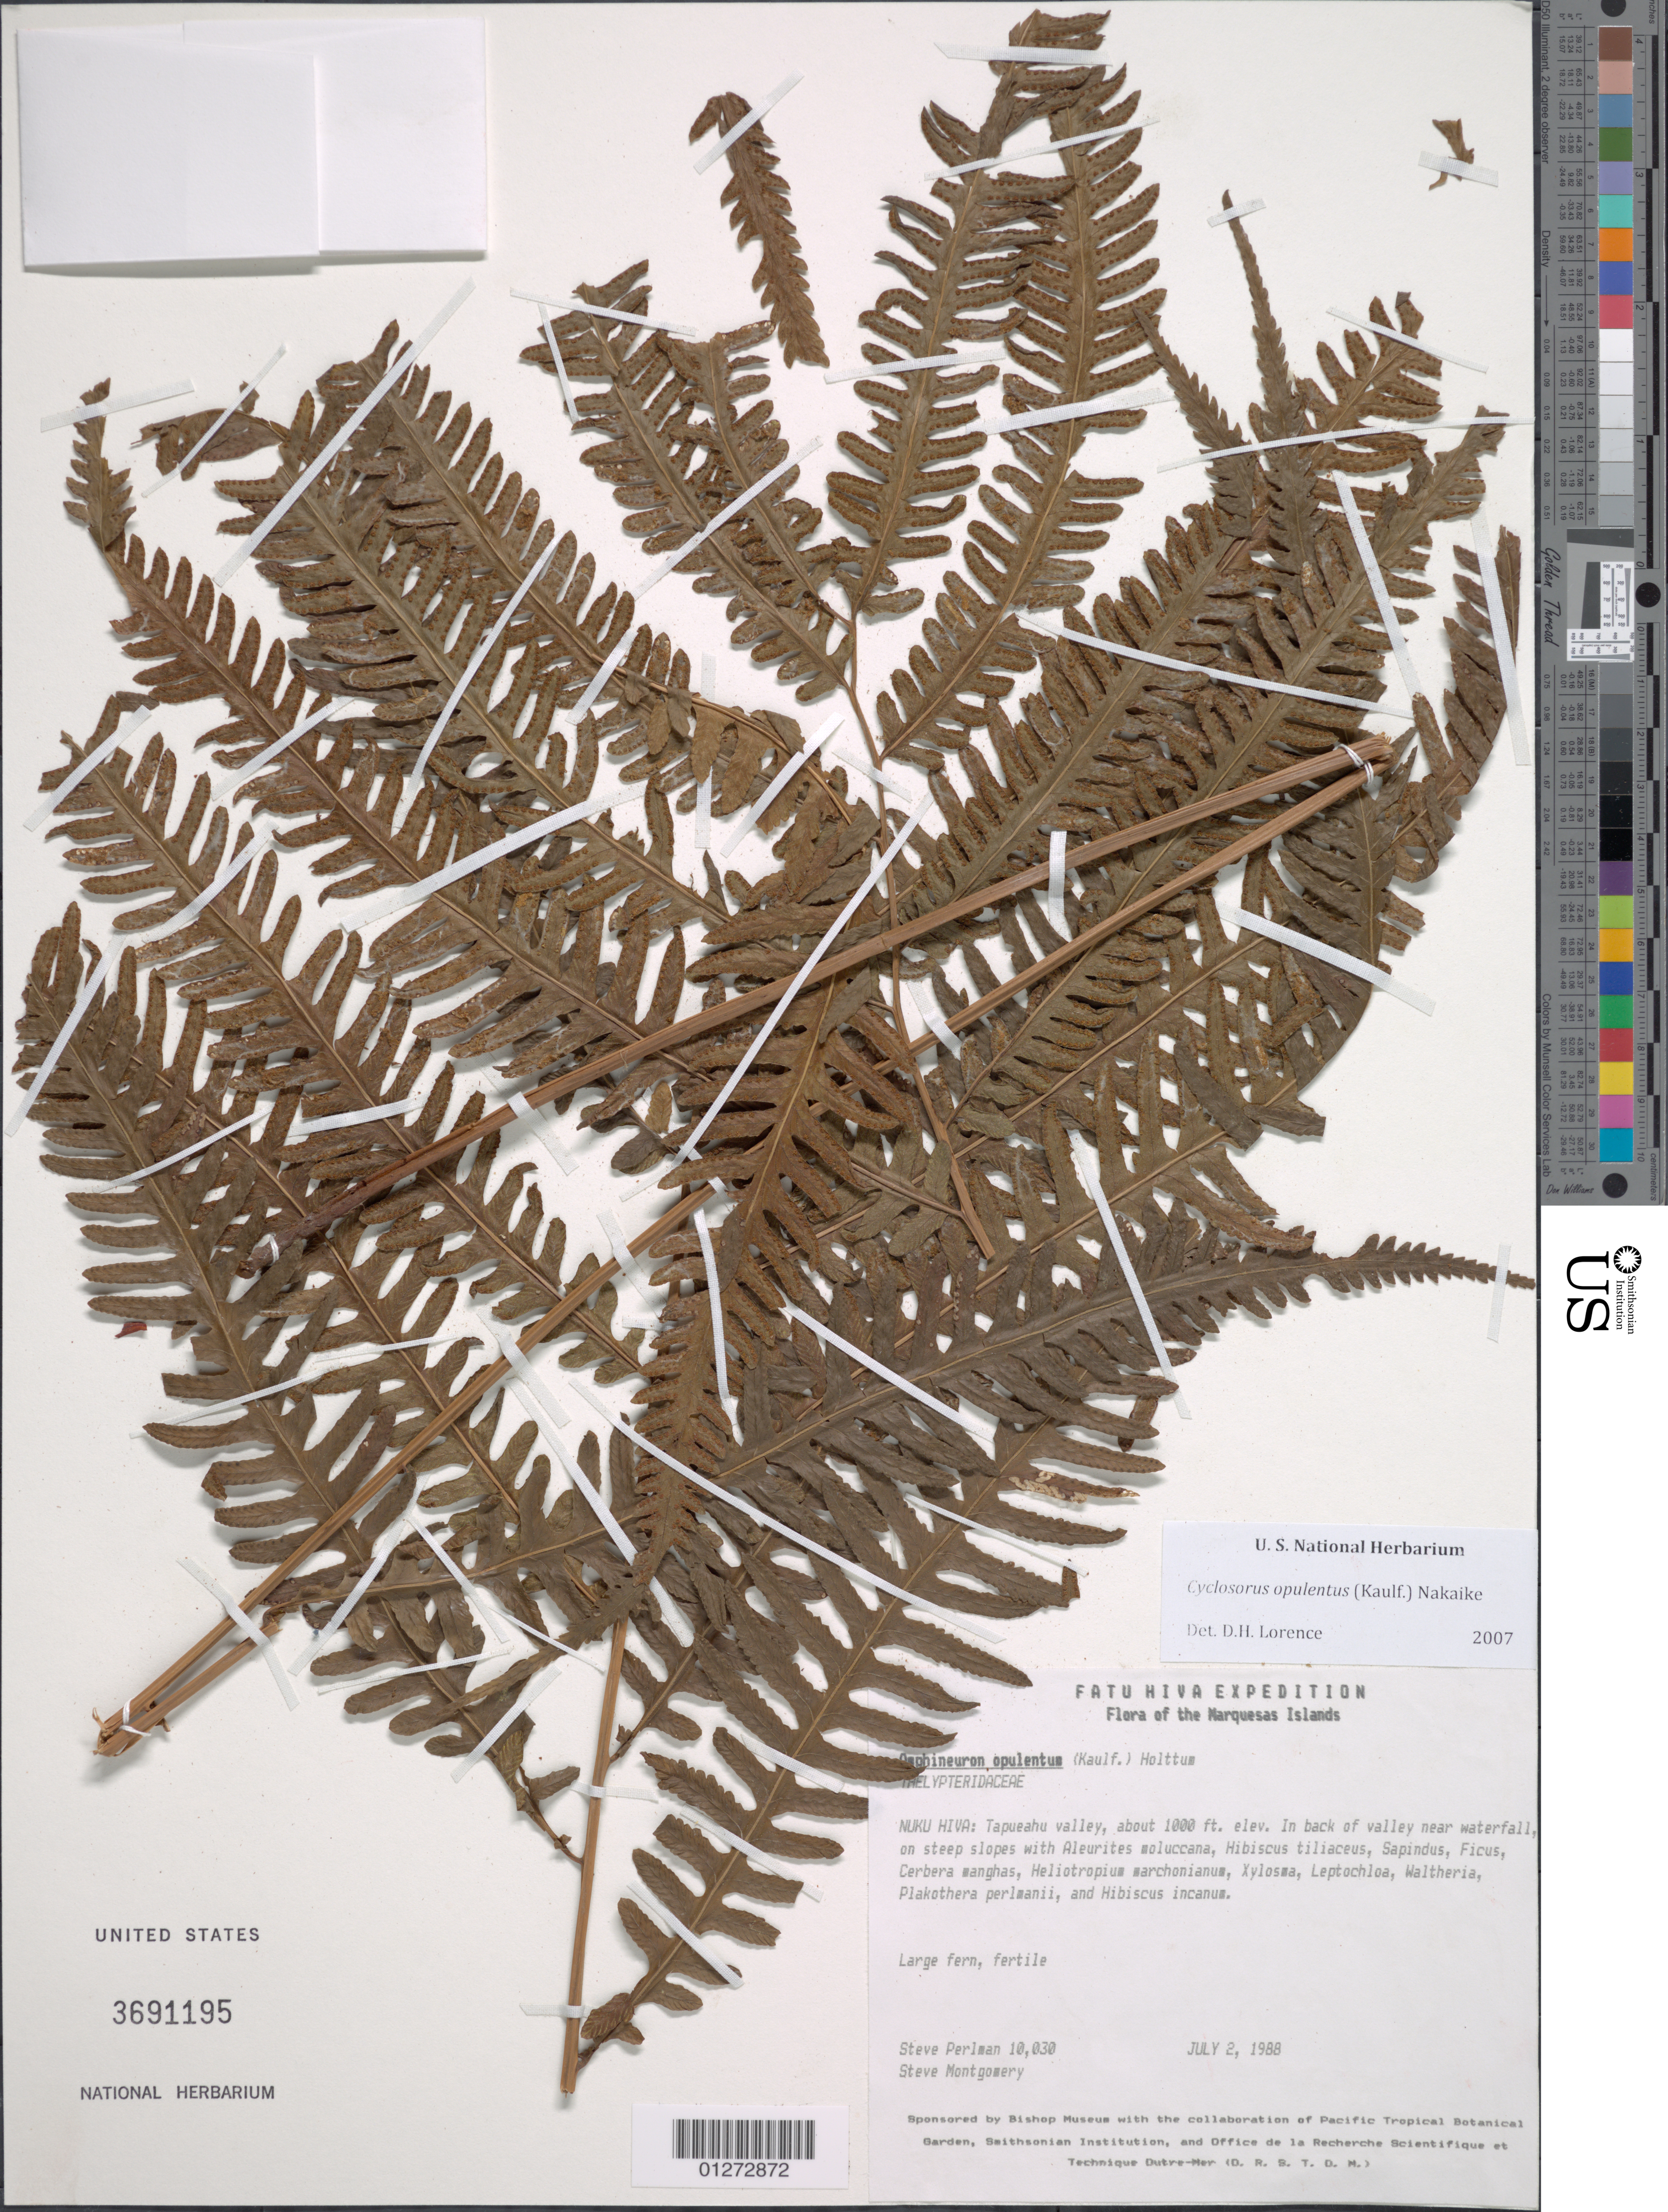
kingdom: Plantae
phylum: Tracheophyta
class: Polypodiopsida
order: Polypodiales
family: Thelypteridaceae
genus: Amphineuron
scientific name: Amphineuron opulentum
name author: (Kaulf.) Holttum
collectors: S. P. Perlman & S. Montgomery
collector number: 10030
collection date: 1988-07-02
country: French Polynesia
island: Nuku Hiva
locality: Tapueahu Valley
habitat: In back of valley near waterfall, on steep slopes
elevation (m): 305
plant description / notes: = Amphineuron opulentum(Kaulf.) Holtt.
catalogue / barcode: US 3691195